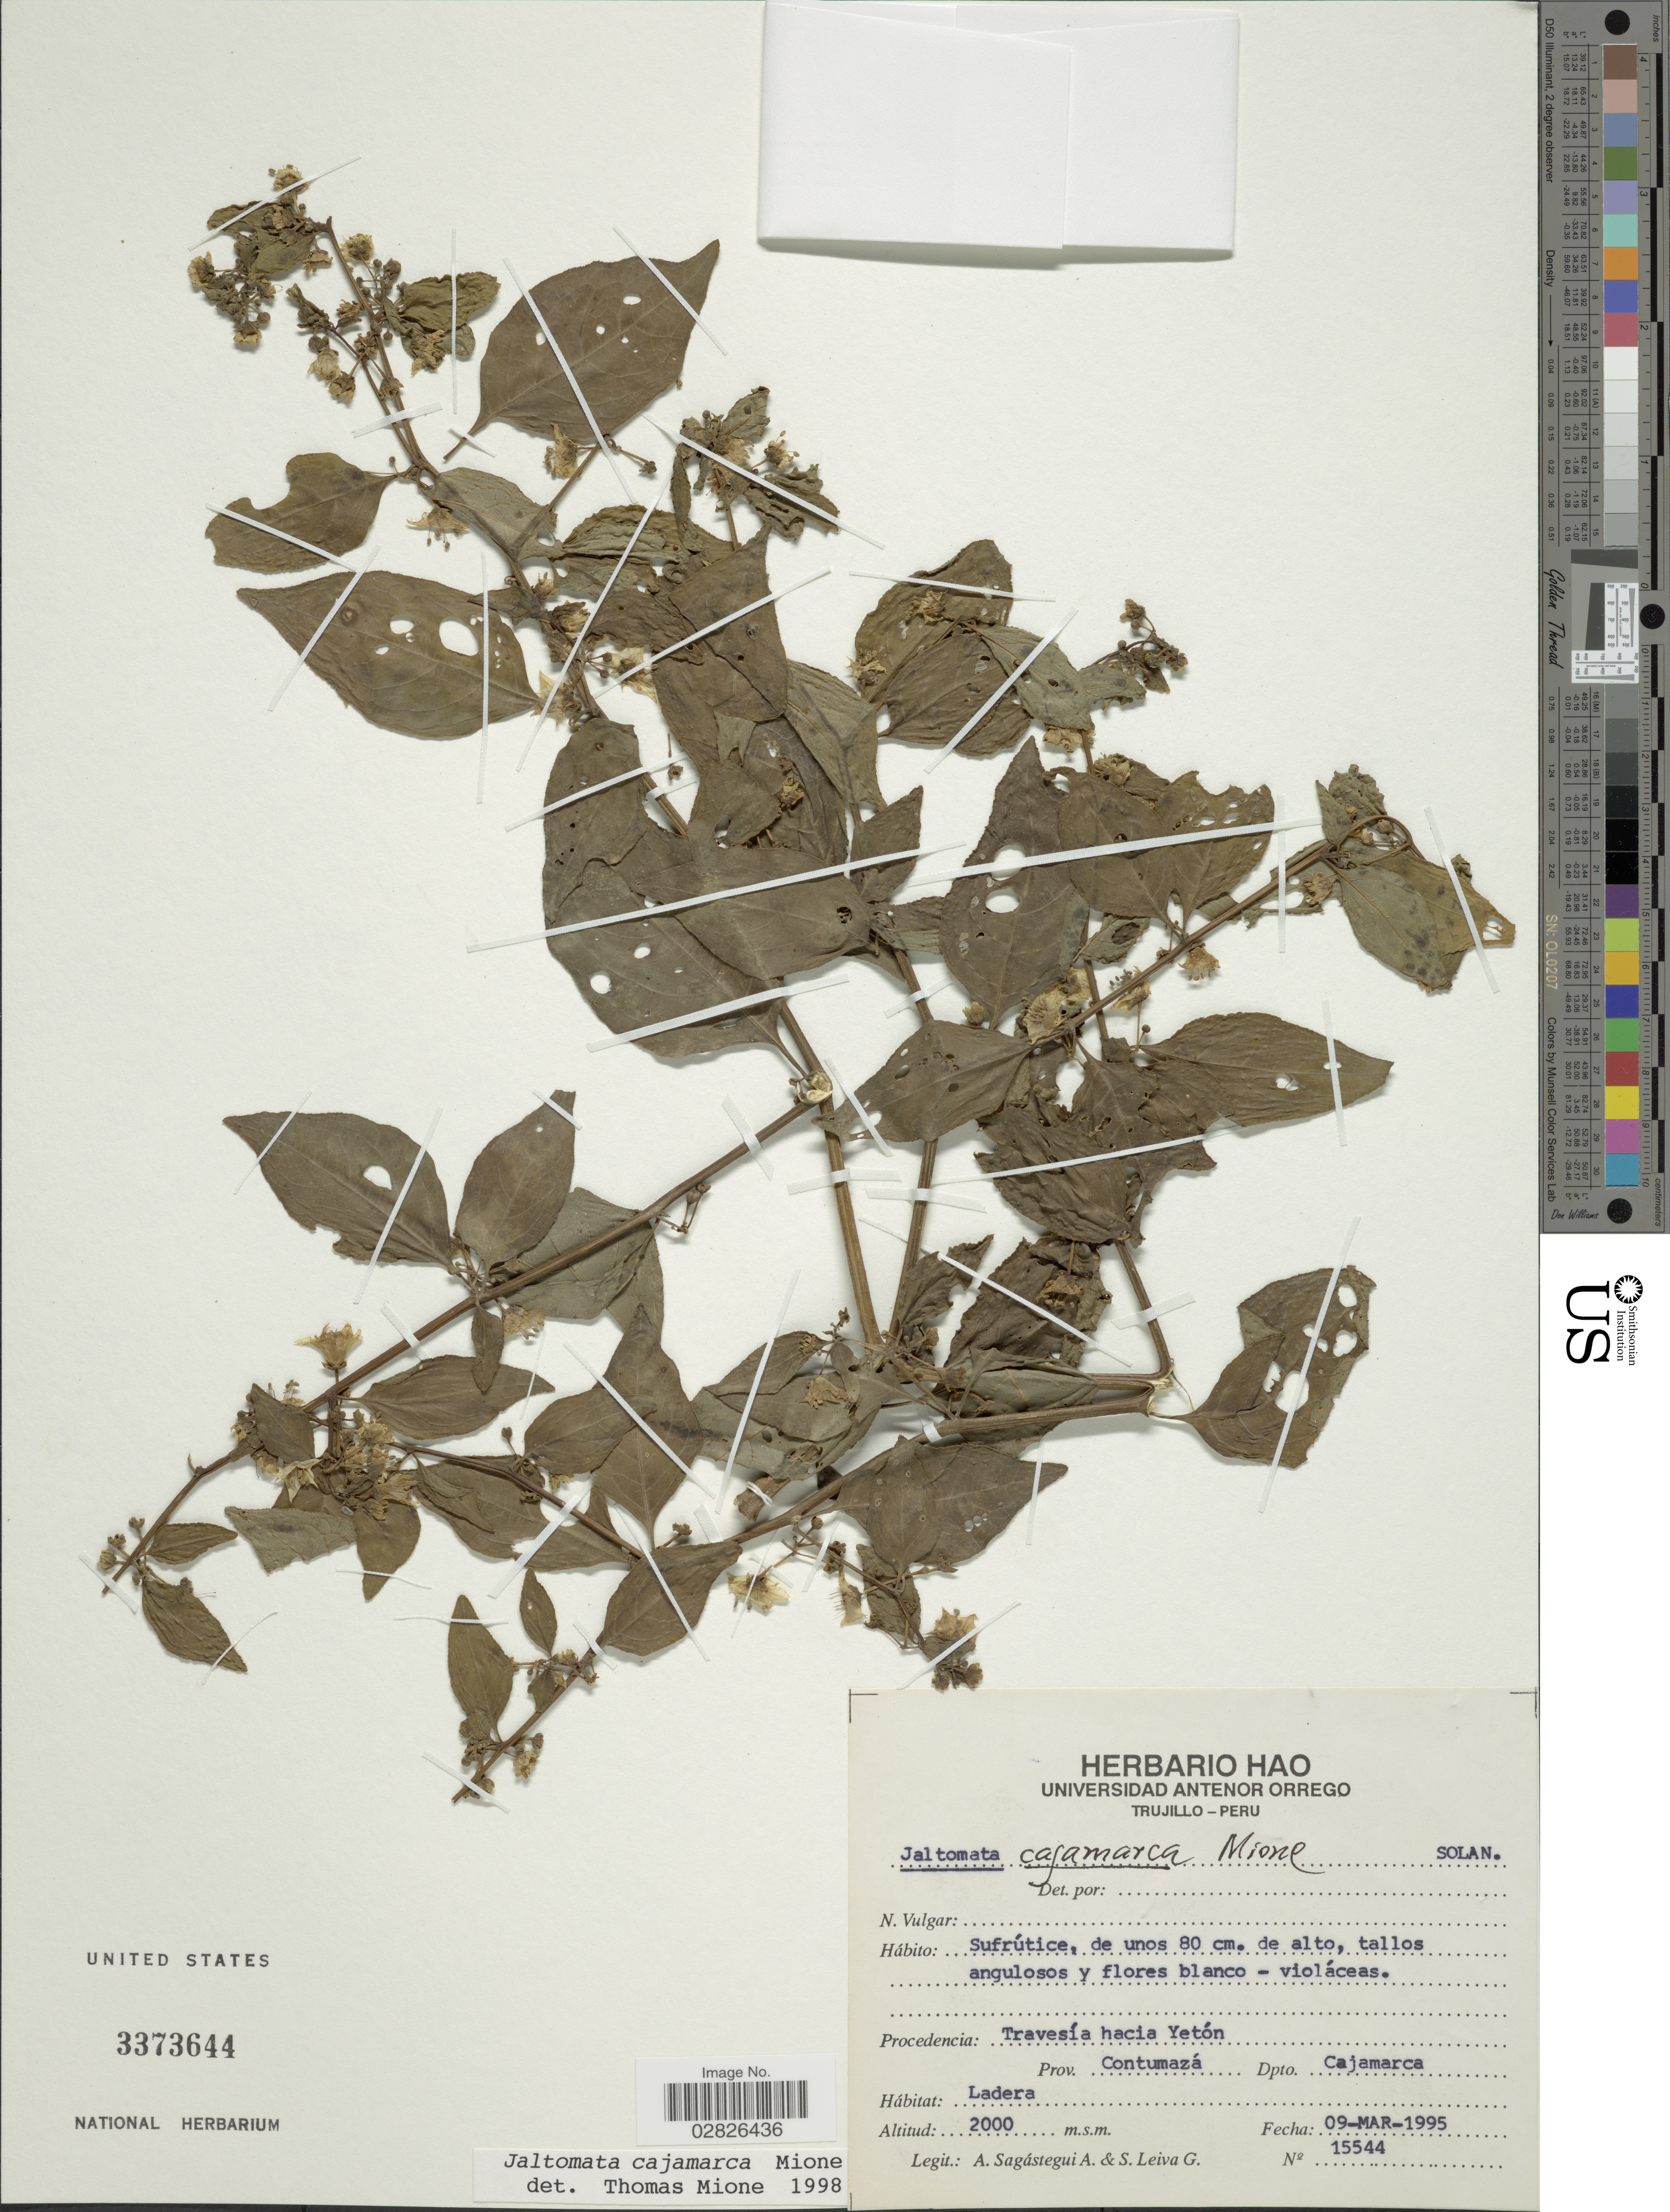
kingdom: Plantae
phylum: Tracheophyta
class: Magnoliopsida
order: Solanales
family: Solanaceae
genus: Jaltomata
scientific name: Jaltomata cajamarca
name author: Mione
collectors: A. Sagástegui A. & S. Leiva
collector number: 15544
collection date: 1995-03-09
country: Peru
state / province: Cajamarca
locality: Procedencia Travesía hacia Yetón, Prov. Contumazá, Dpto. Cajamarca, Ladera.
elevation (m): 2000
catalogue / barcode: US 3373644